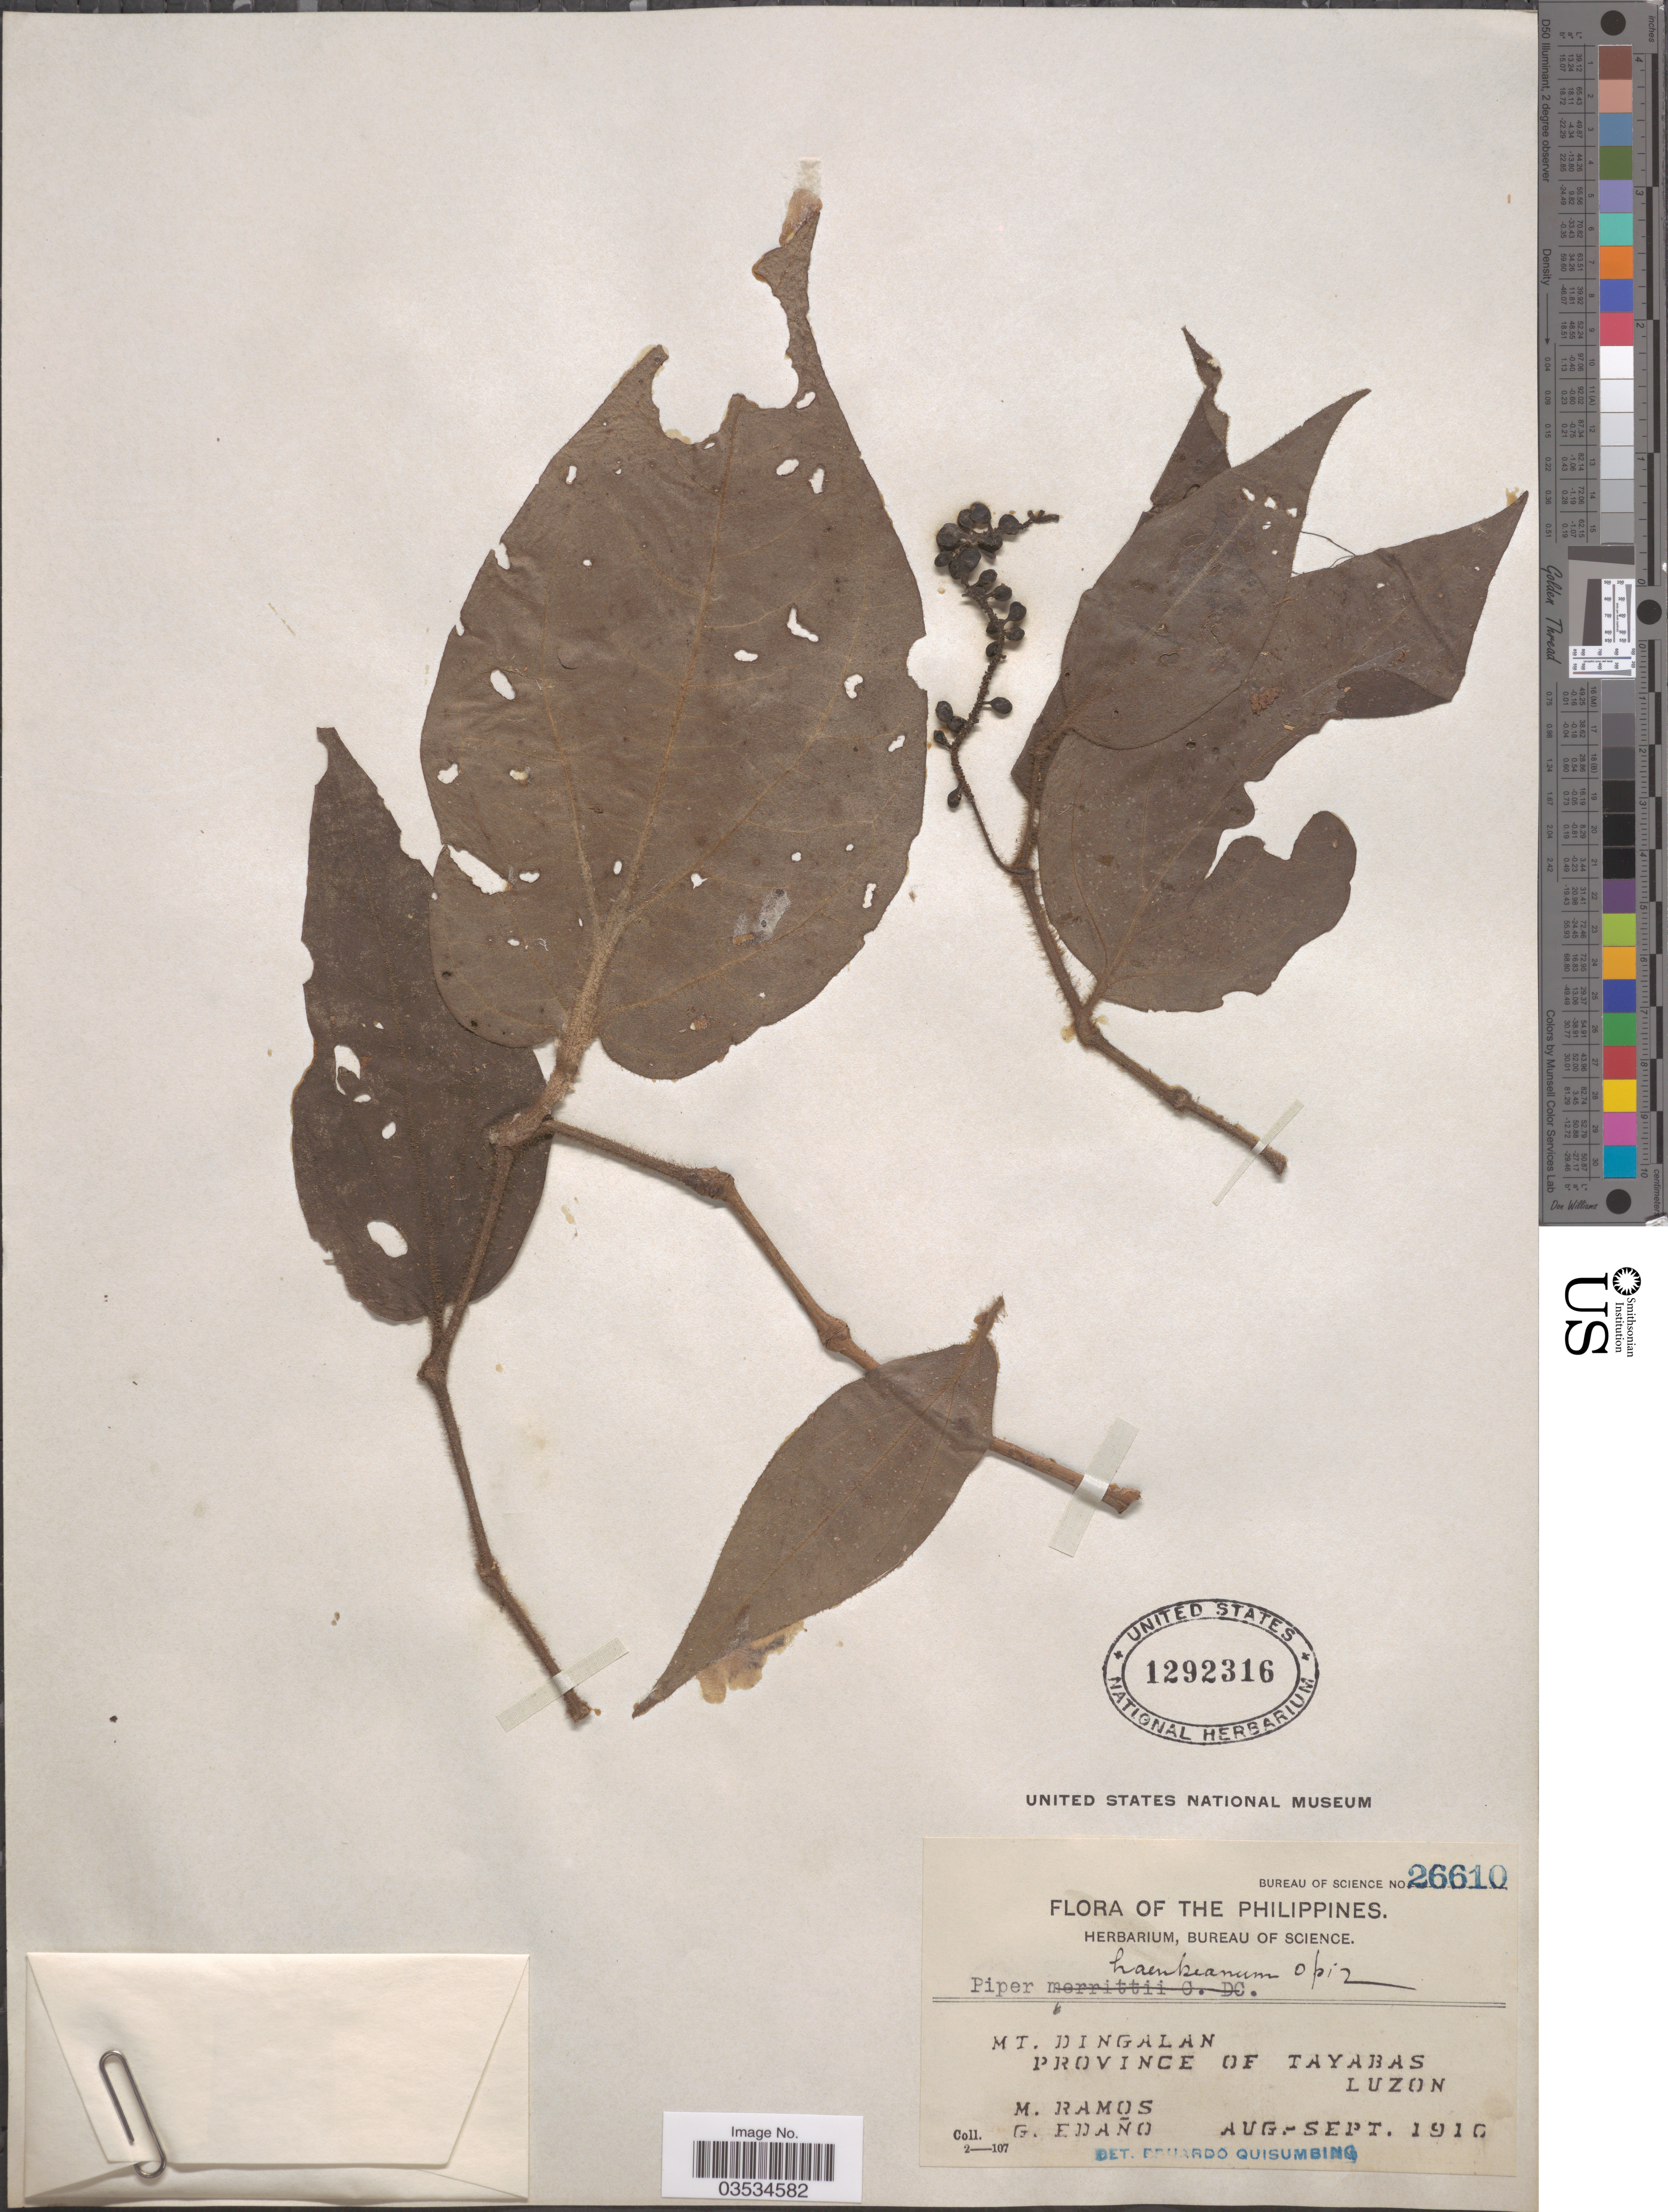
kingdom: Plantae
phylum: Tracheophyta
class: Magnoliopsida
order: Piperales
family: Piperaceae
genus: Piper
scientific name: Piper haenkeanum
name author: Opiz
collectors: M. Ramos & G. Edaño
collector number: Bureau of Science 26610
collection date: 1910-08/1910-09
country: Philippines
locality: Mt. Dingalan. Province of Tayabas. Luzon.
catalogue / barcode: US 1292316